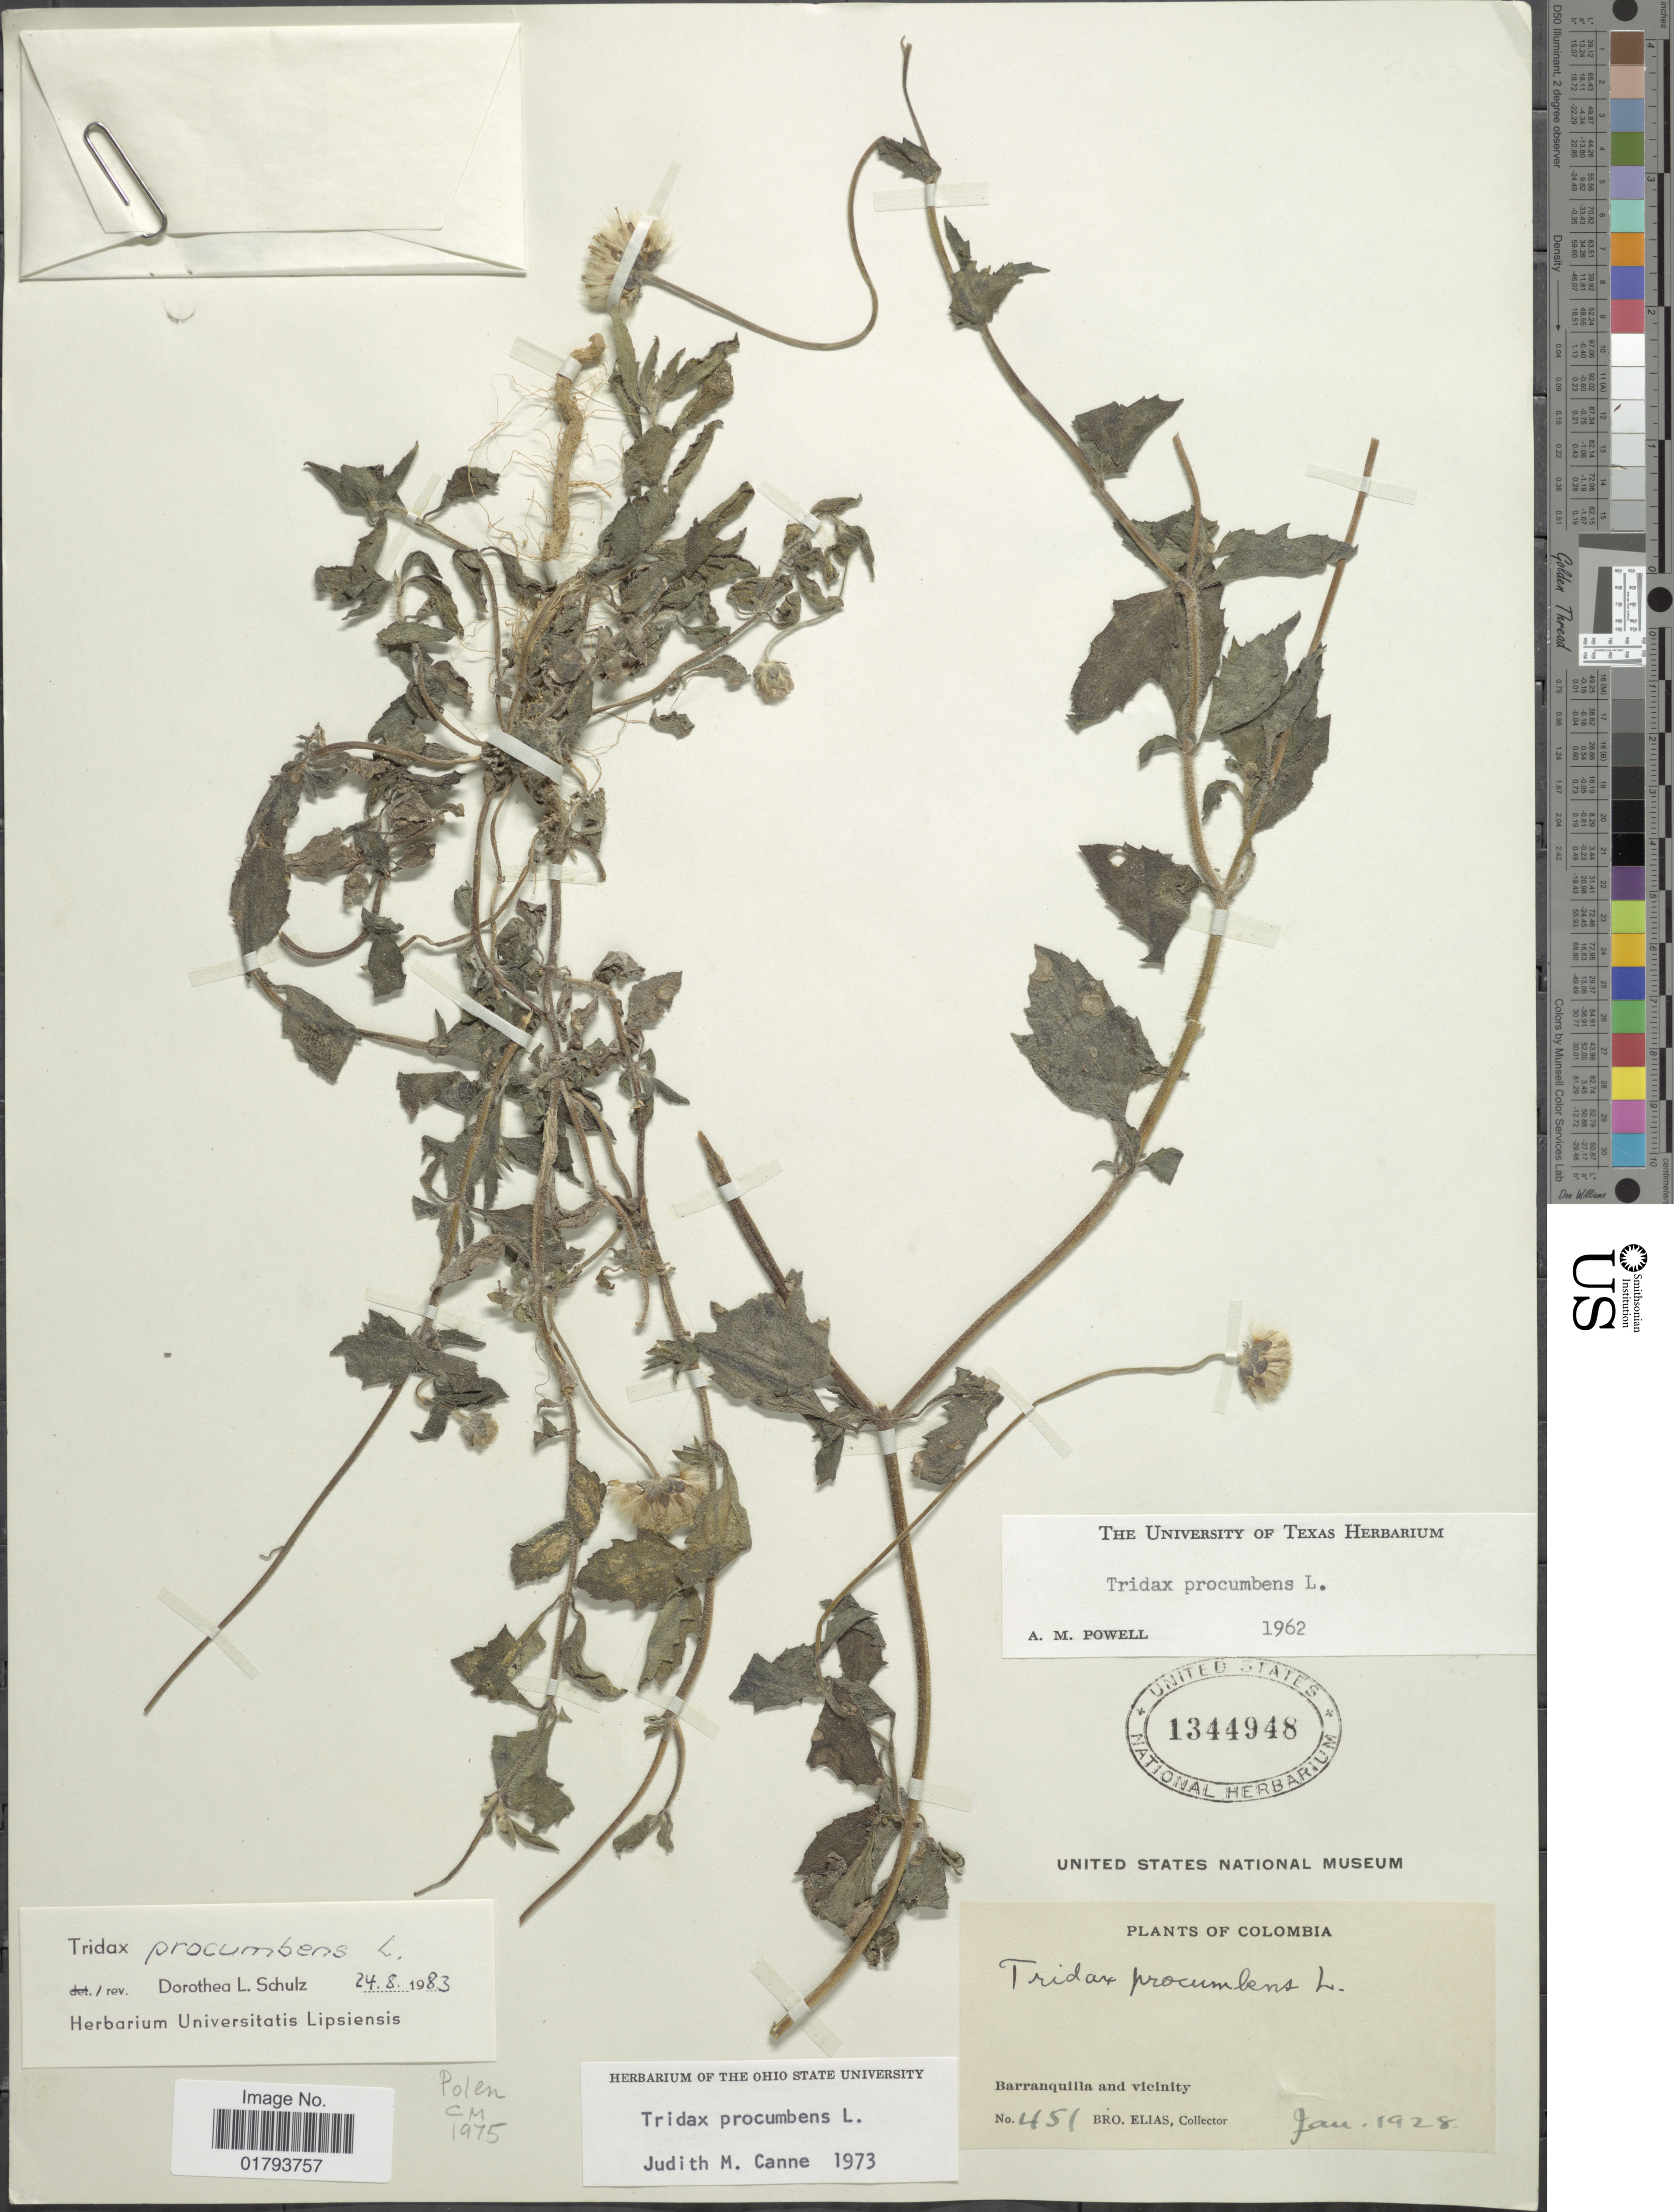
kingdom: Plantae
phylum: Tracheophyta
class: Magnoliopsida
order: Asterales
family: Asteraceae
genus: Tridax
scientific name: Tridax procumbens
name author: L.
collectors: Bro. Elias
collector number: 451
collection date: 1928-01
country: Colombia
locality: Barranquilla and vicinity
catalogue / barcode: US 1344948